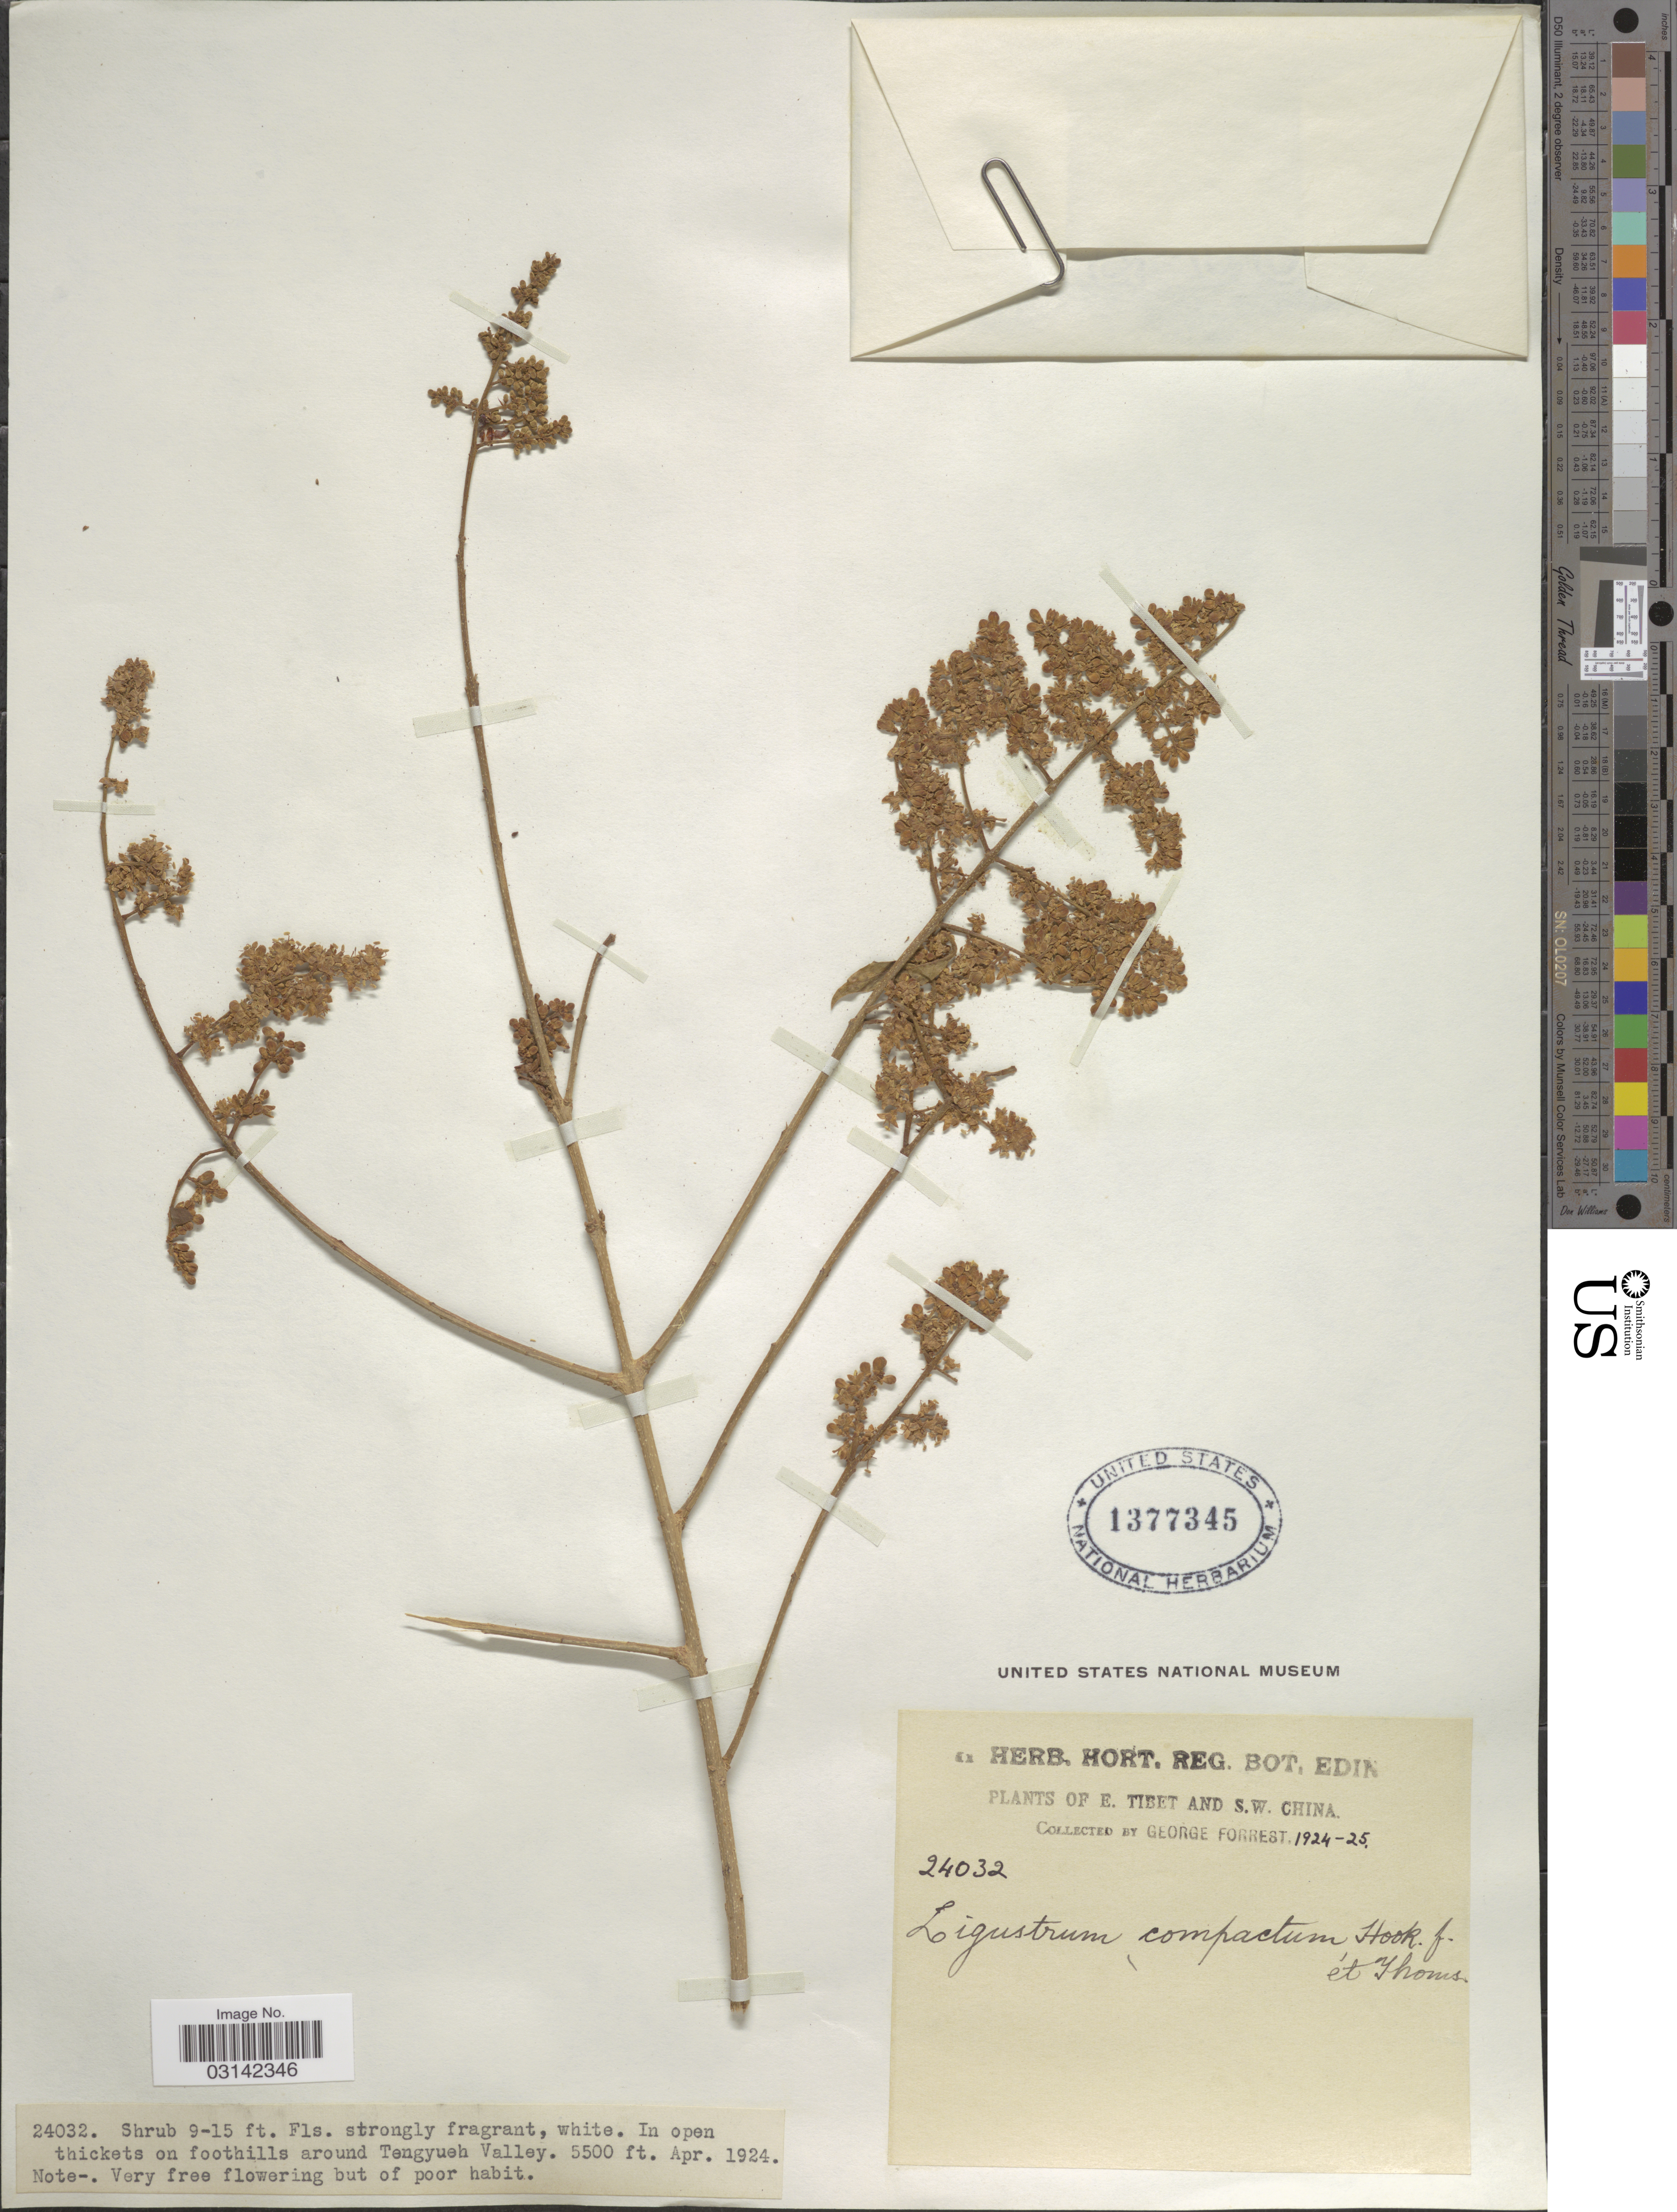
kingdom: Plantae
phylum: Tracheophyta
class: Magnoliopsida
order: Lamiales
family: Oleaceae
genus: Ligustrum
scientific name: Ligustrum compactum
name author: (Wall. ex G. Don) Hook. f. & Thomson ex Brandis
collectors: G. Forrest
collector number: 24032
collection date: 1924-04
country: China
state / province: Xizang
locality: E. Tibet and S. W. China. On foothills around Tengyueh Valley.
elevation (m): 1676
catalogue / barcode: US 1377345